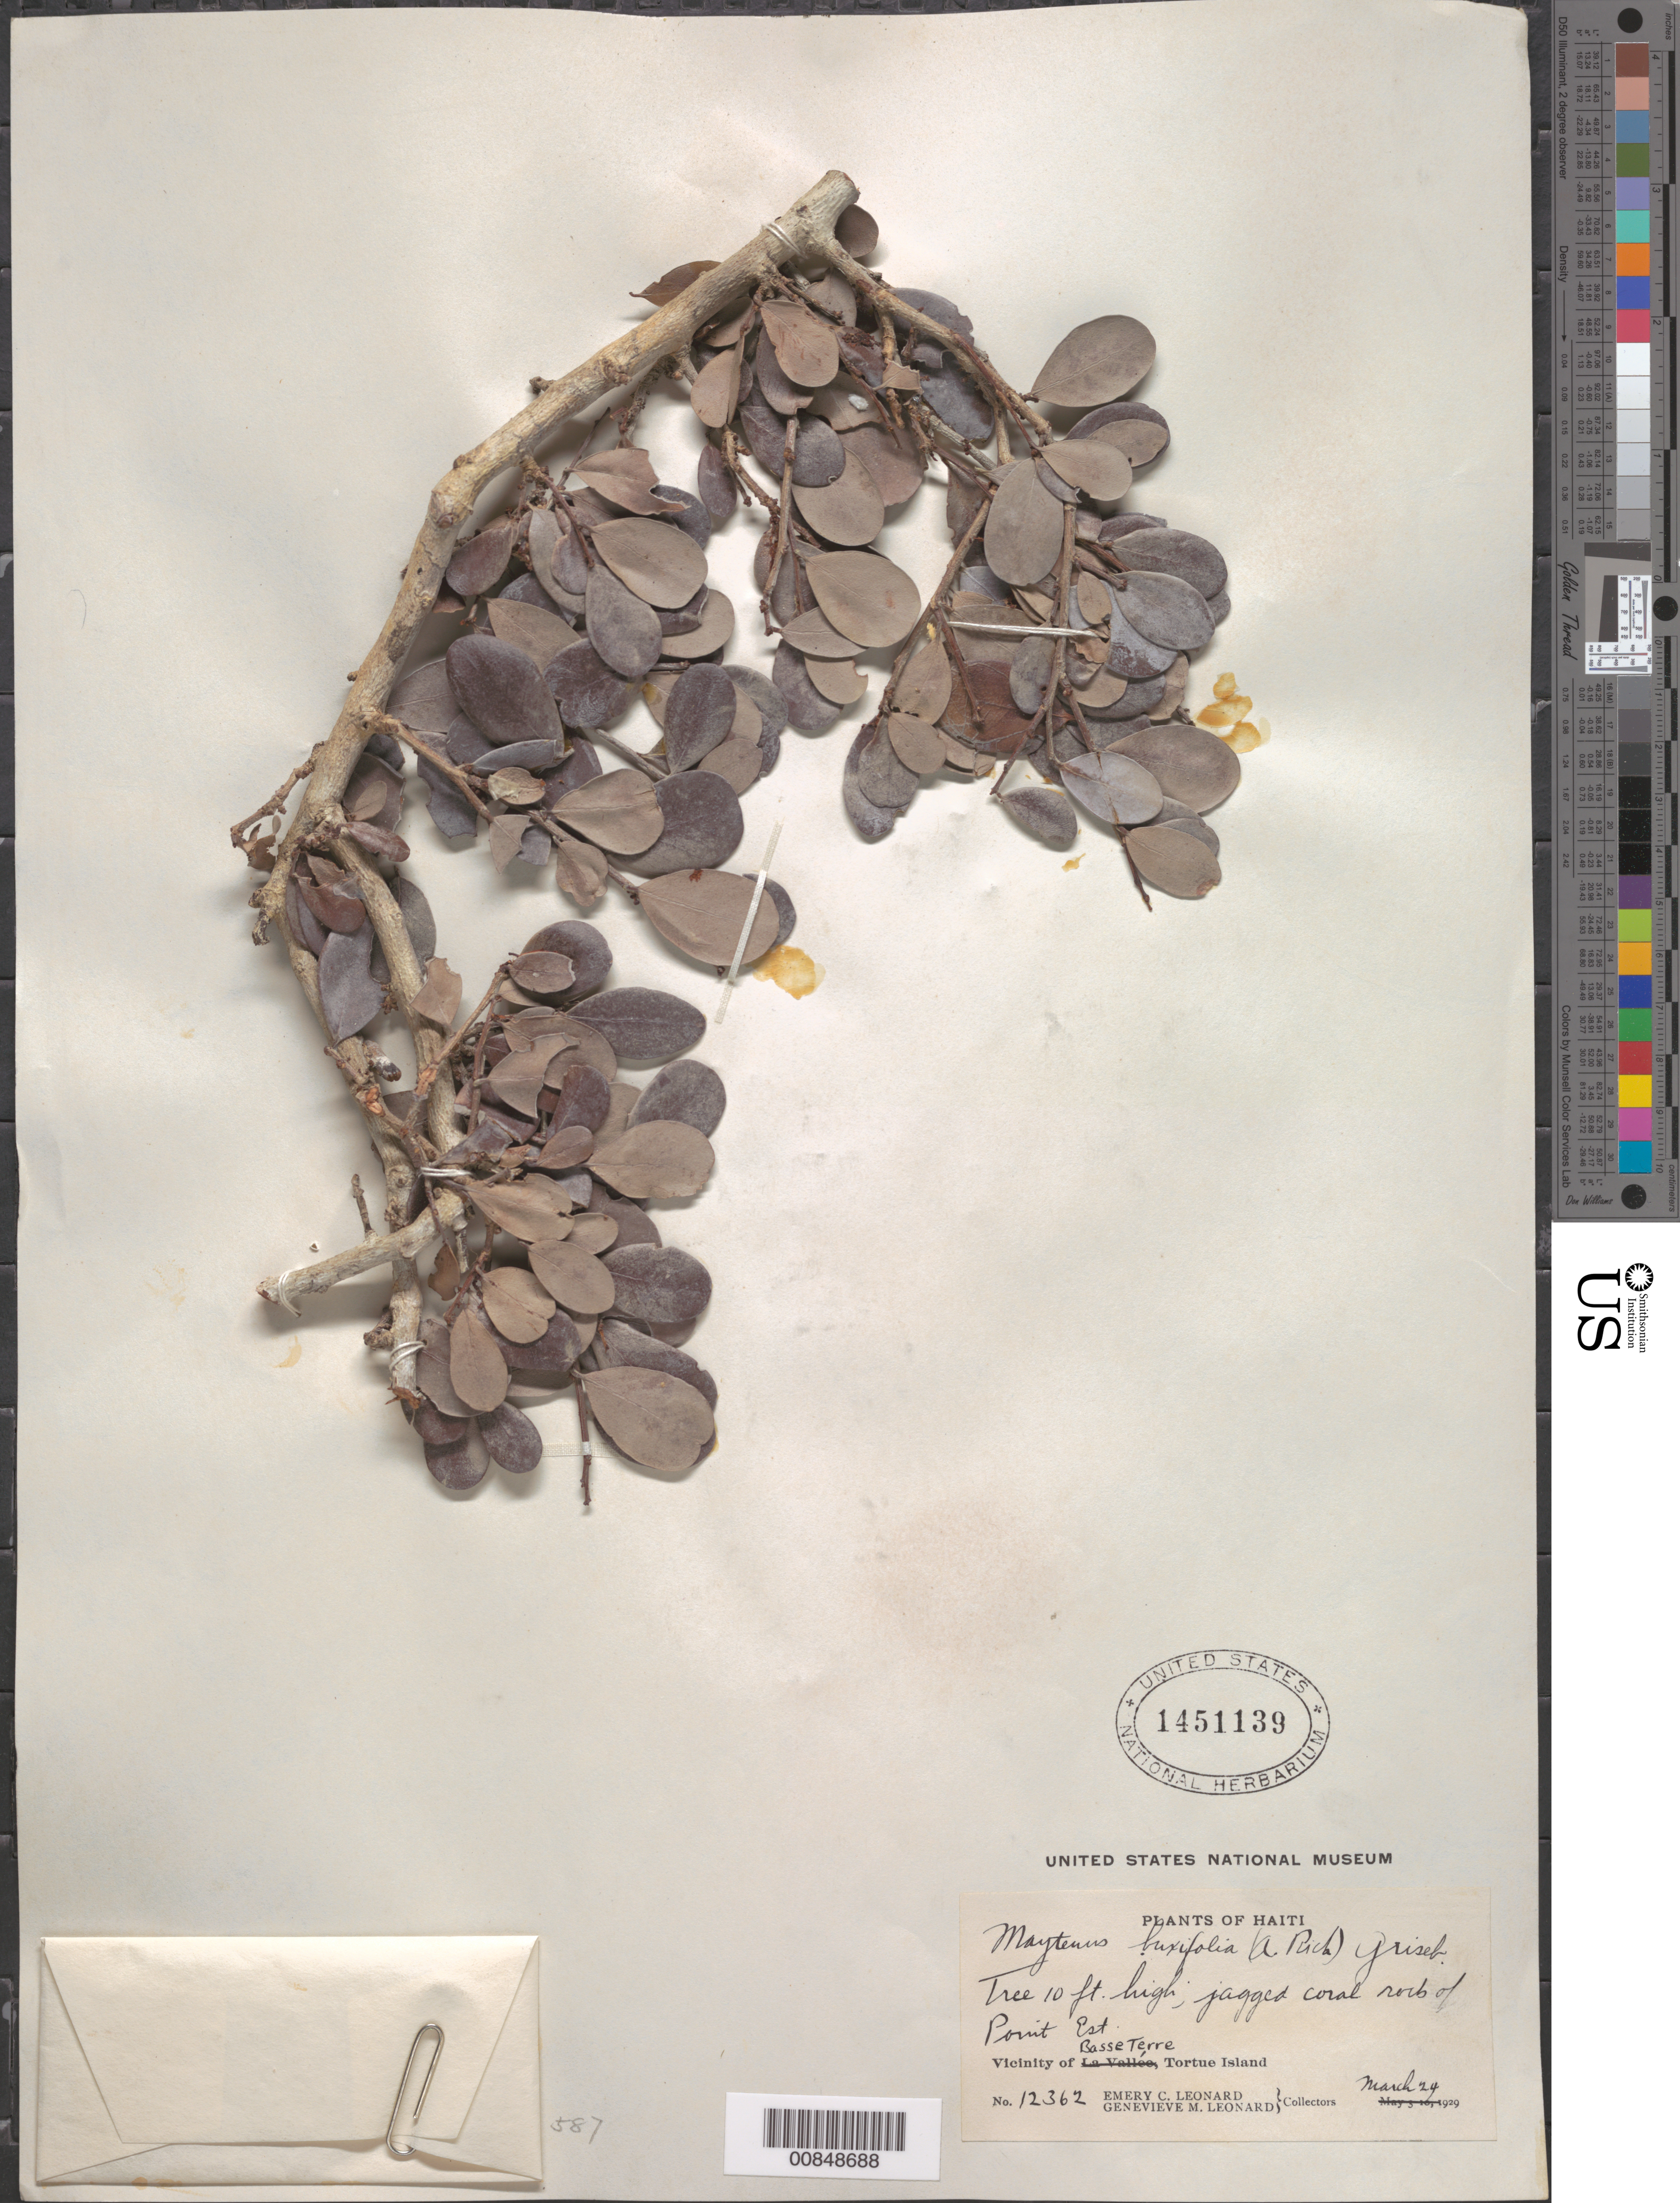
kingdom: Plantae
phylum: Tracheophyta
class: Magnoliopsida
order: Celastrales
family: Celastraceae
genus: Maytenus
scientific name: Maytenus buxifolia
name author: (A. Rich.) Griseb.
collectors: E. C. Leonard & G. M. Leonard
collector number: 12362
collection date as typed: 24 Mar 1929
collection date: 1929-03-24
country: Haiti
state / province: Nord-Ouest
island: Île de la Tortue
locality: Vicinity of Basse Terre, Point Est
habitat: jagged coral rock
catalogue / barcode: US 1451139